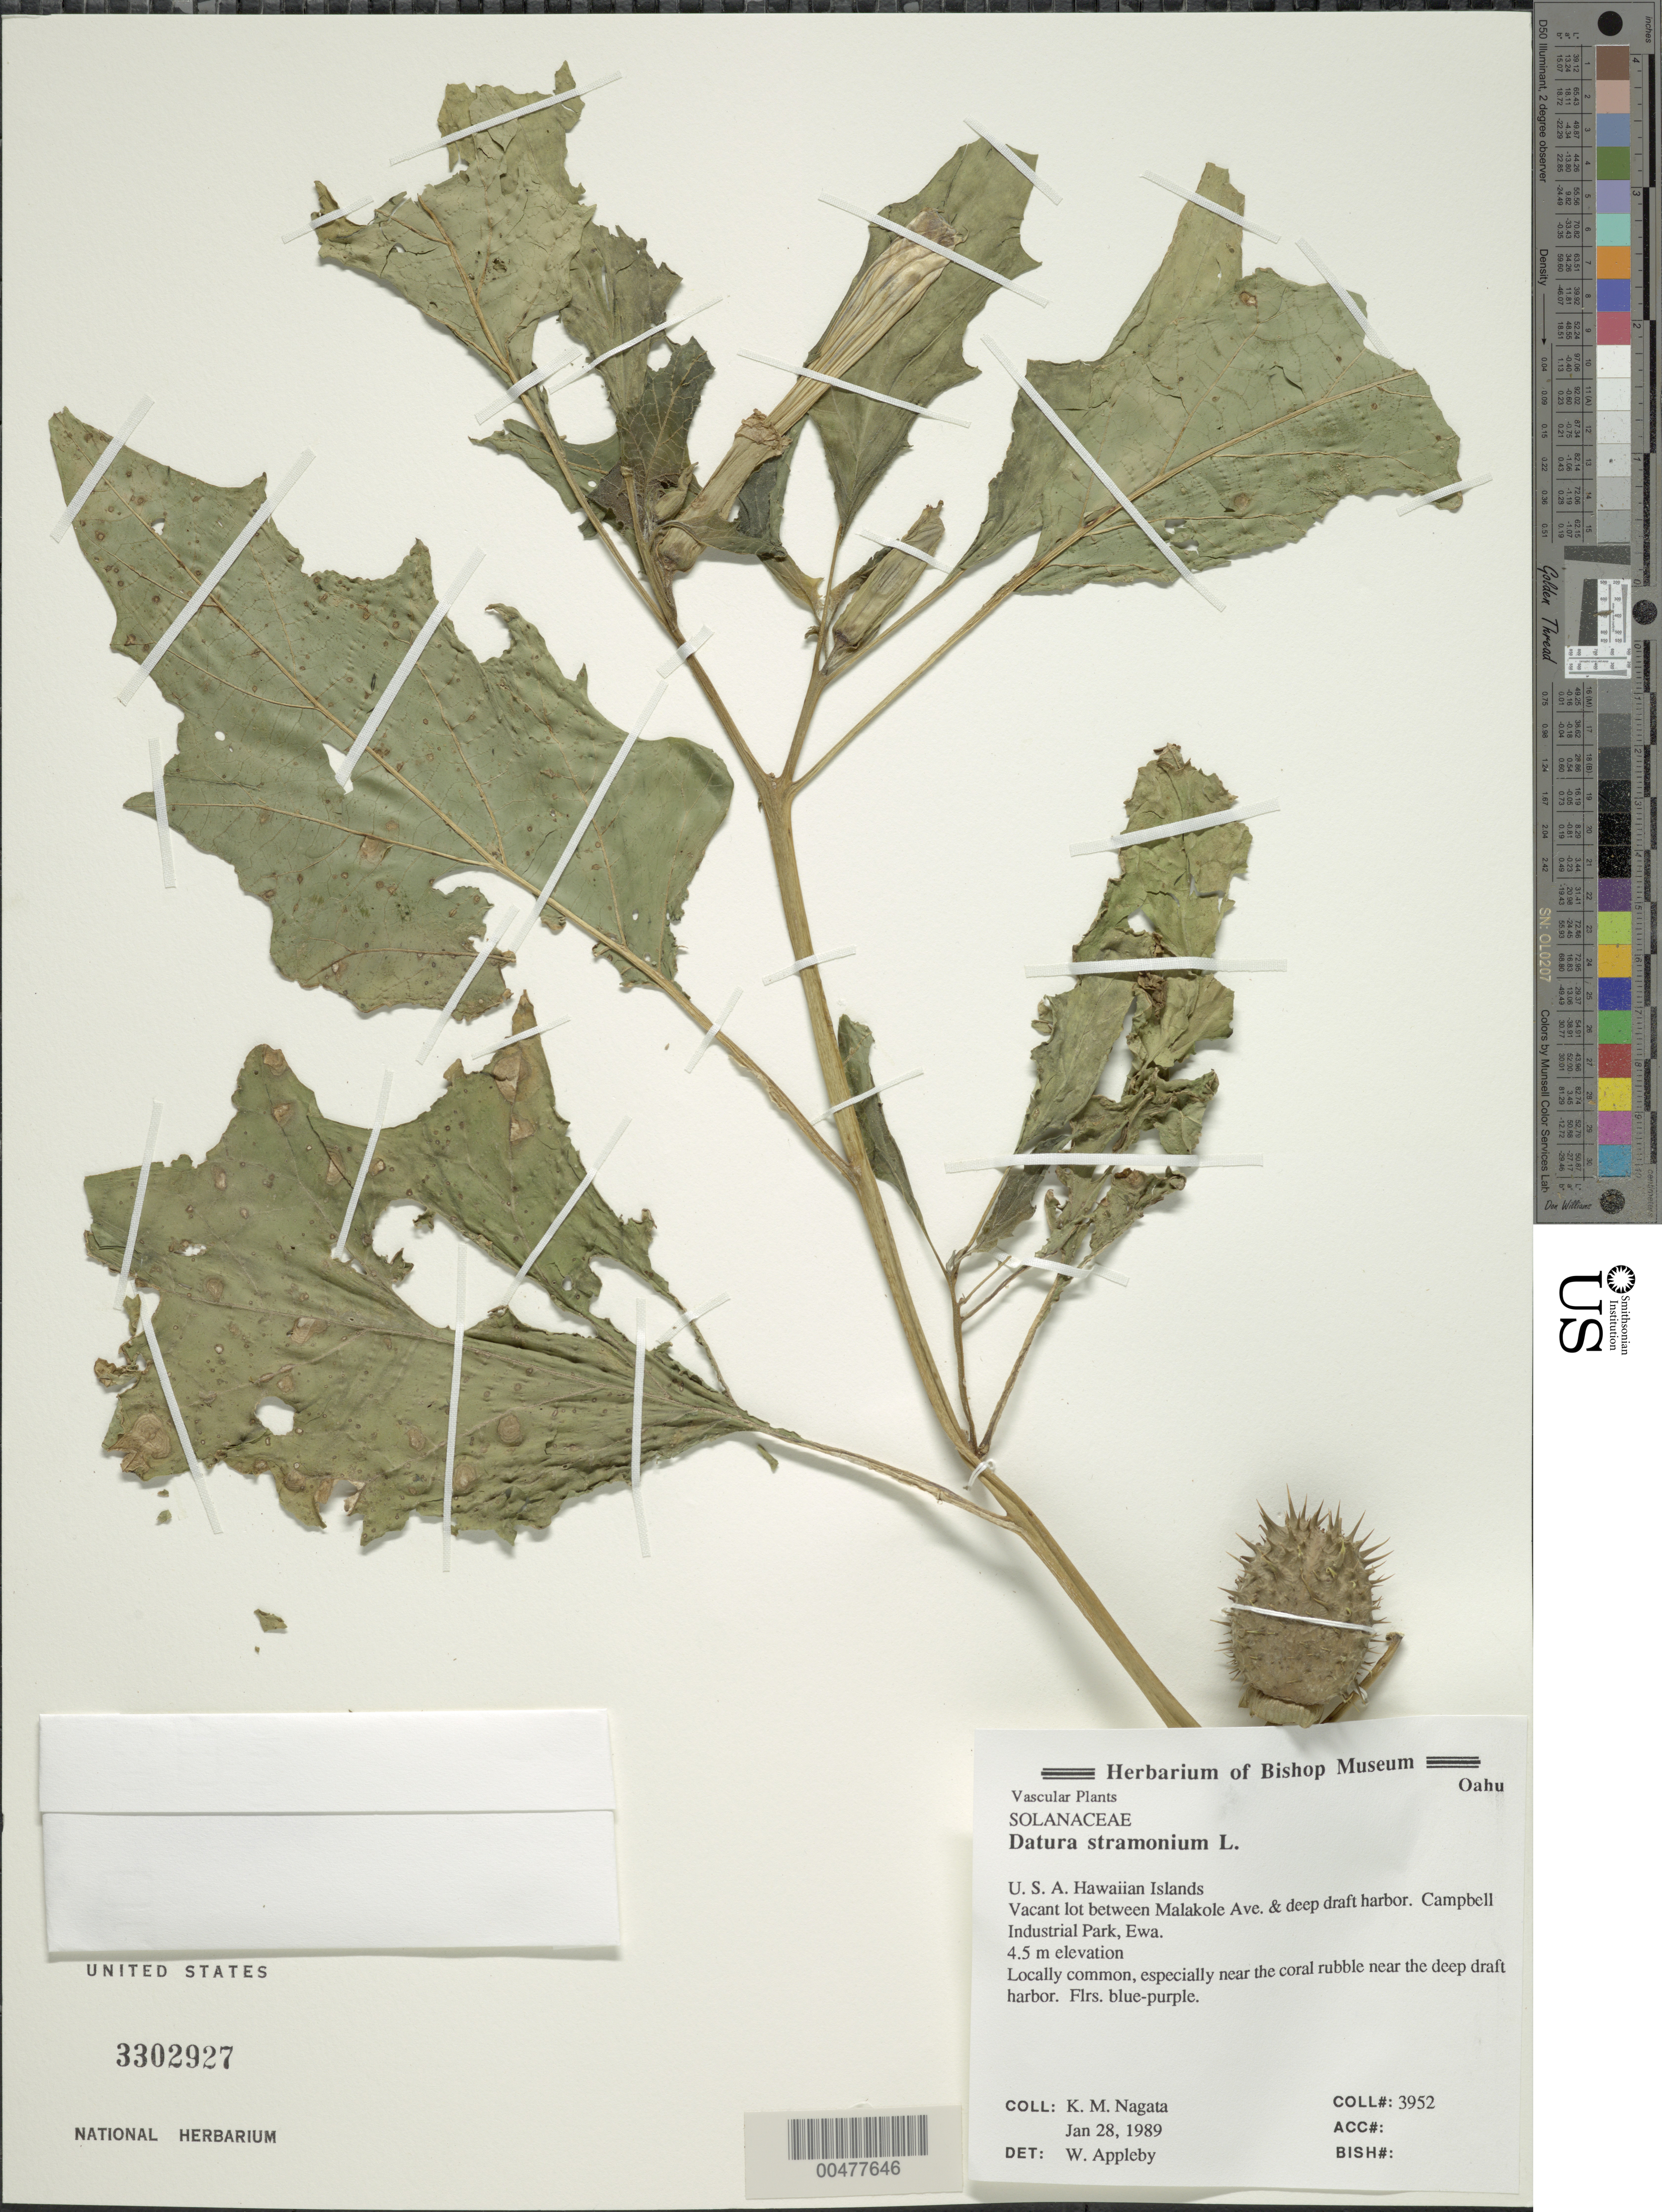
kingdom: Plantae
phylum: Tracheophyta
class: Magnoliopsida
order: Solanales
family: Solanaceae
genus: Datura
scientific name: Datura stramonium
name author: L.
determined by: Appleby, W.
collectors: K. Nagata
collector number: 3952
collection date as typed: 28 Jan 1989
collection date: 1989-01-28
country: United States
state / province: Hawaii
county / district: Honolulu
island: Oahu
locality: Vacant lot between Malakole Ave and deep draft harbor, Campbell Industrial Park, Ewa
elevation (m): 4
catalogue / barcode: US 3302927